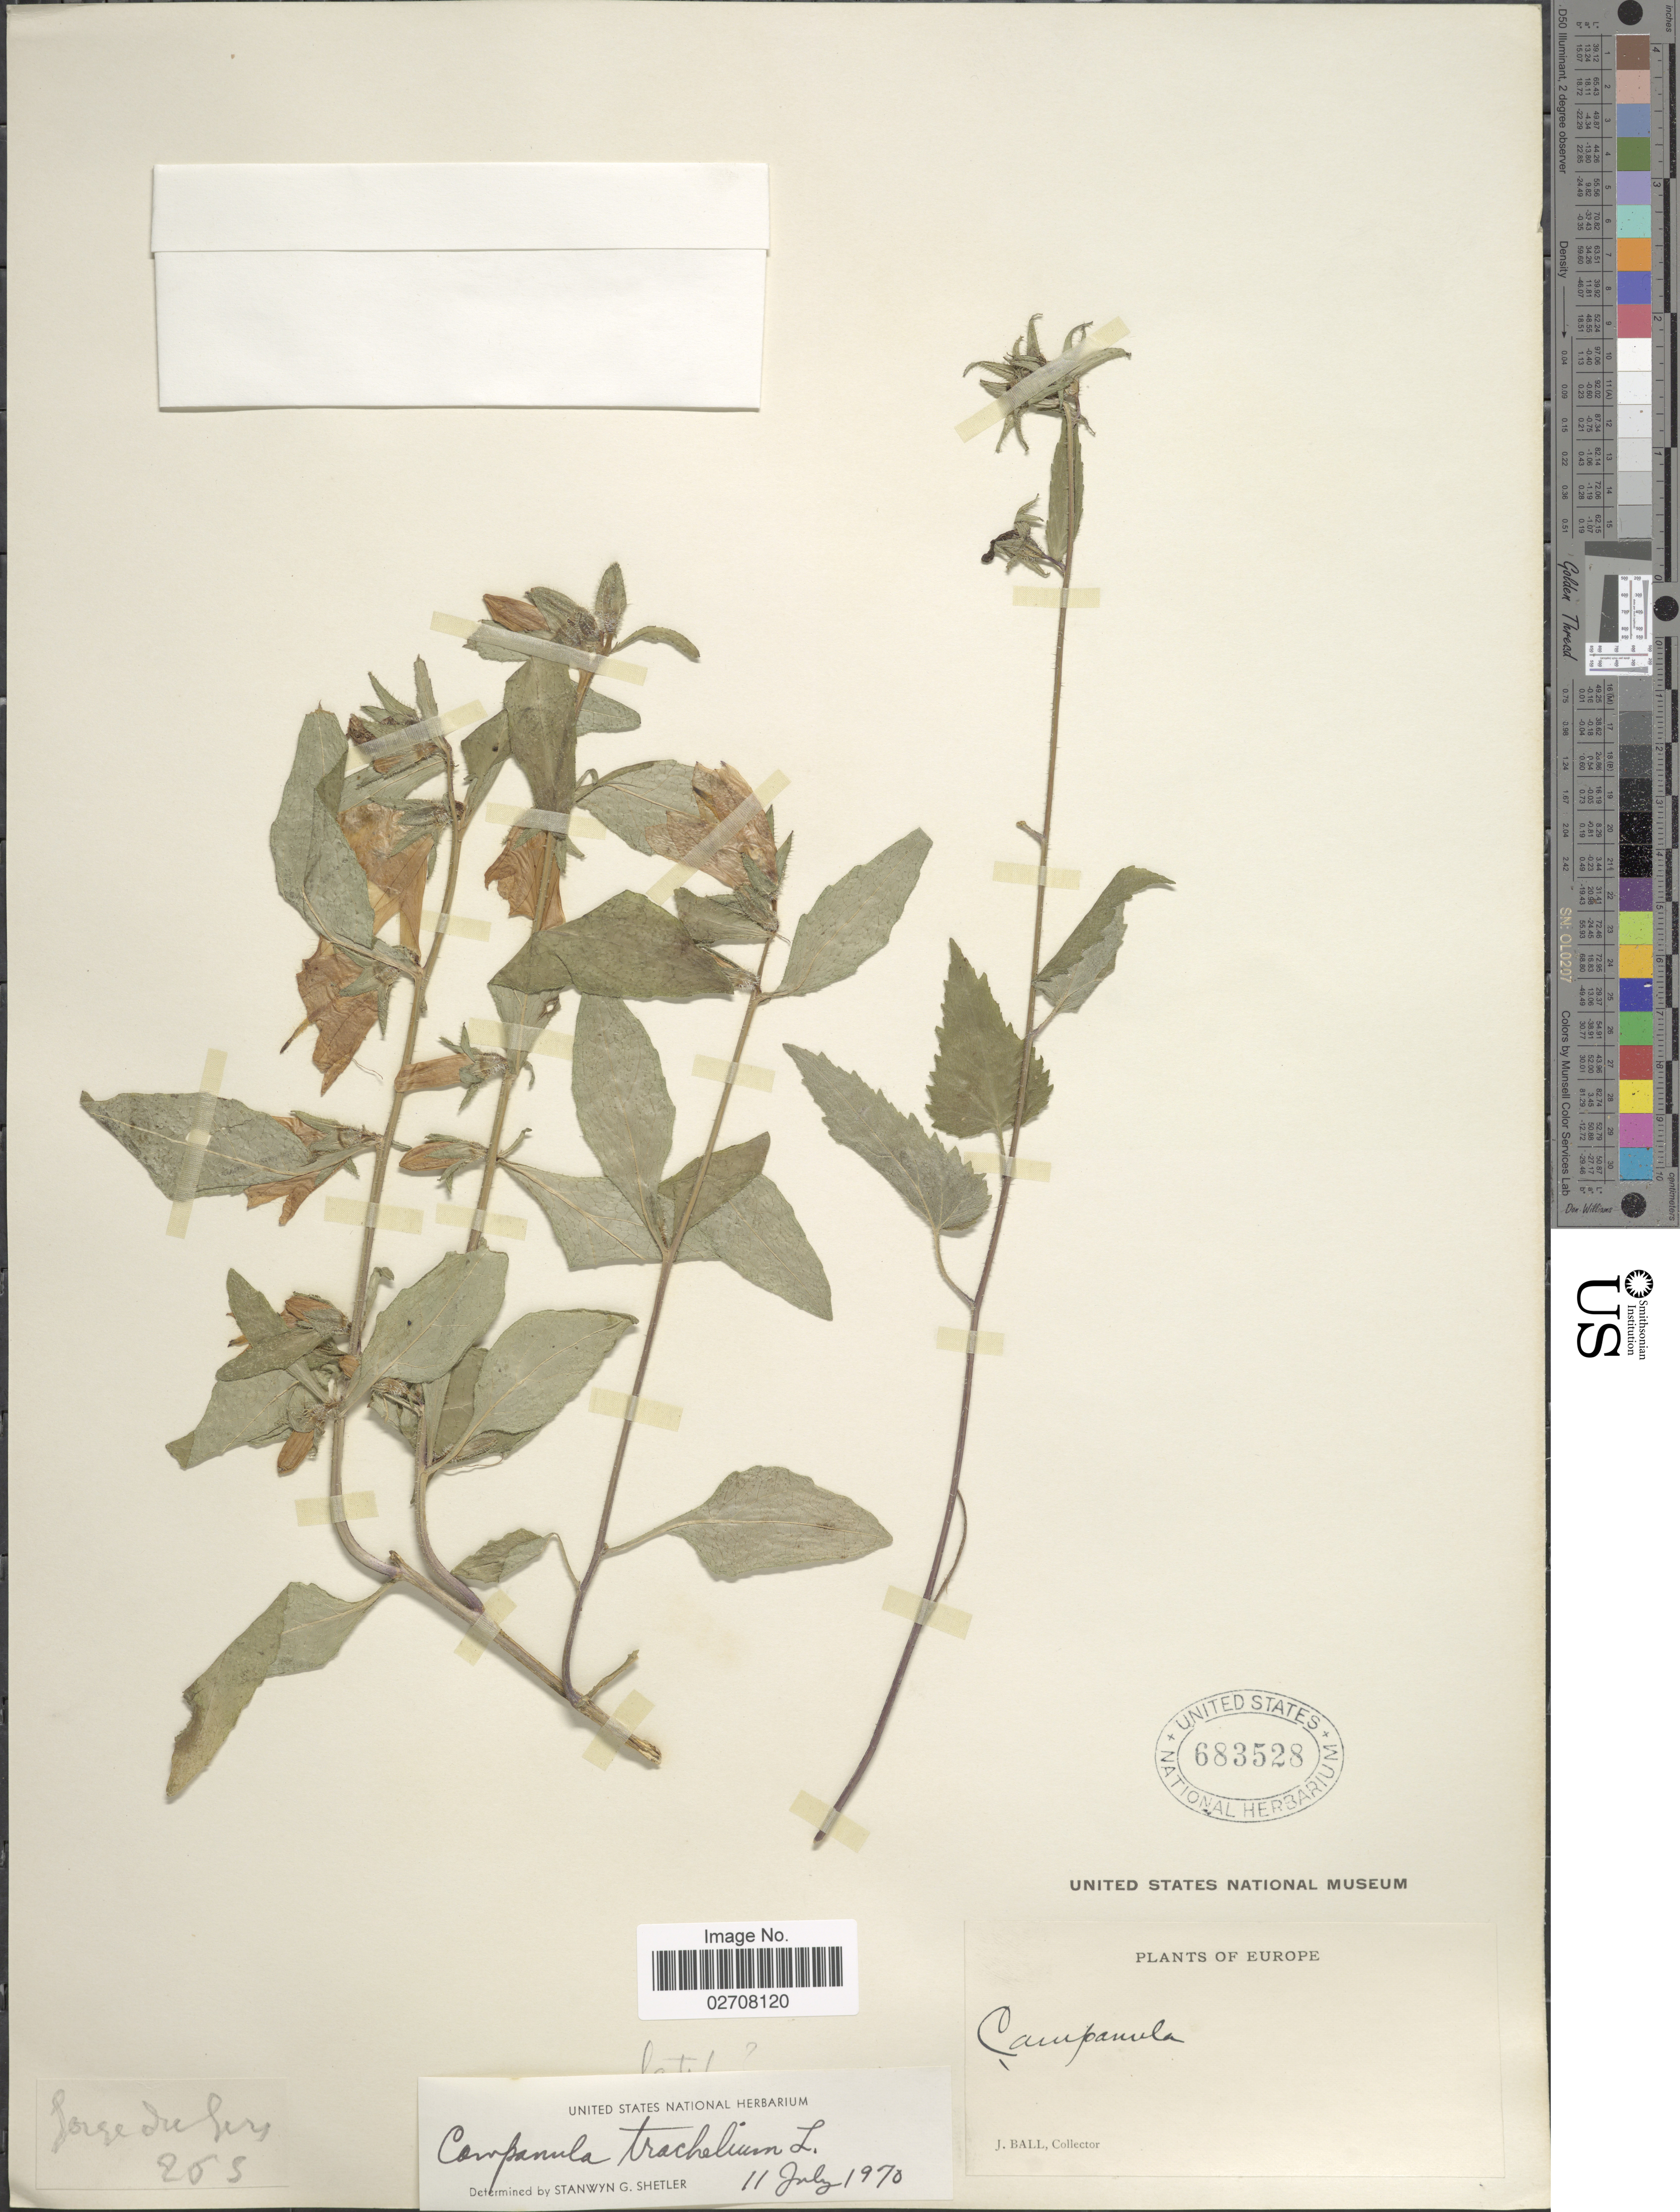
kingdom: Plantae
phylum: Tracheophyta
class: Magnoliopsida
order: Asterales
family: Campanulaceae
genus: Campanula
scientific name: Campanula trachelium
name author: L.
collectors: J. Ball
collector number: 653*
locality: Europe. Gorge du Sery [interpreted]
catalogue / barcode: US 683528